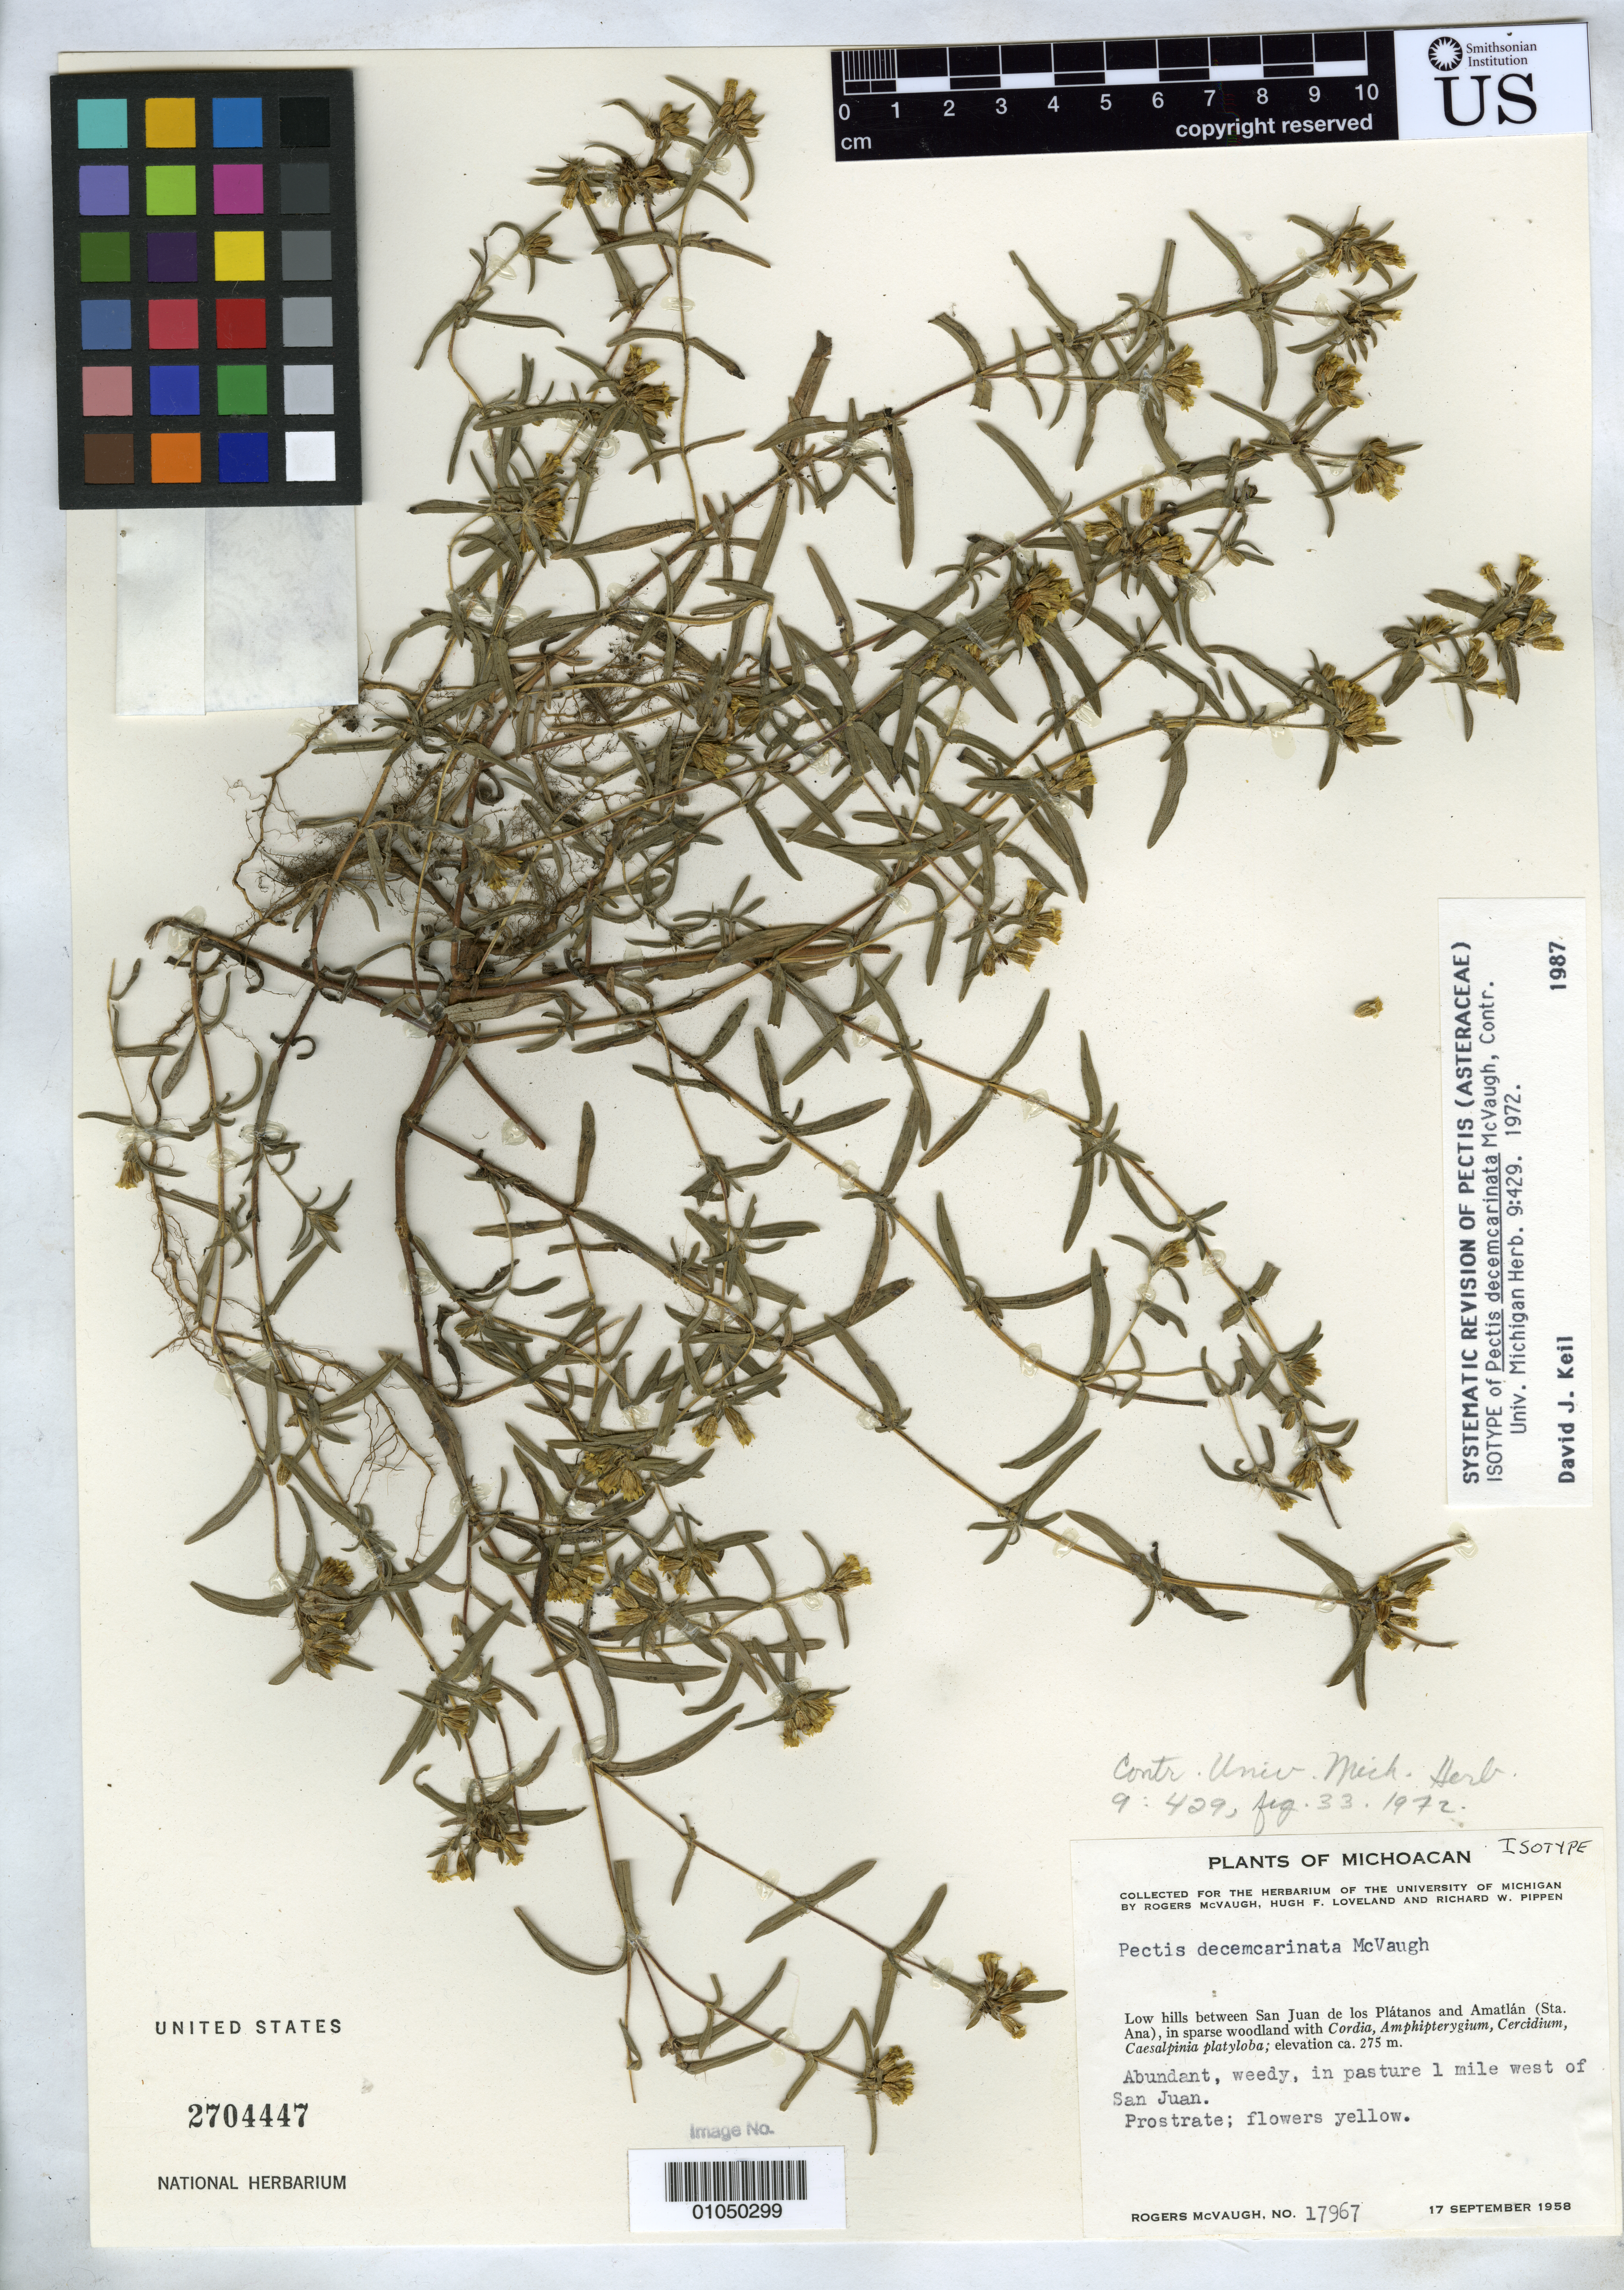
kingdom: Plantae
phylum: Tracheophyta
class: Magnoliopsida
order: Asterales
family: Asteraceae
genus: Pectis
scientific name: Pectis decemcarinata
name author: McVaugh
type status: Isotype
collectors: R. McVaugh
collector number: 17967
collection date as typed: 17 Sep 1958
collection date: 1958-09-17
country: Mexico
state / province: Michoacán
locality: Between San Juan do Los Platanos and Amatlan.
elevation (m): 275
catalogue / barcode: US 2704447